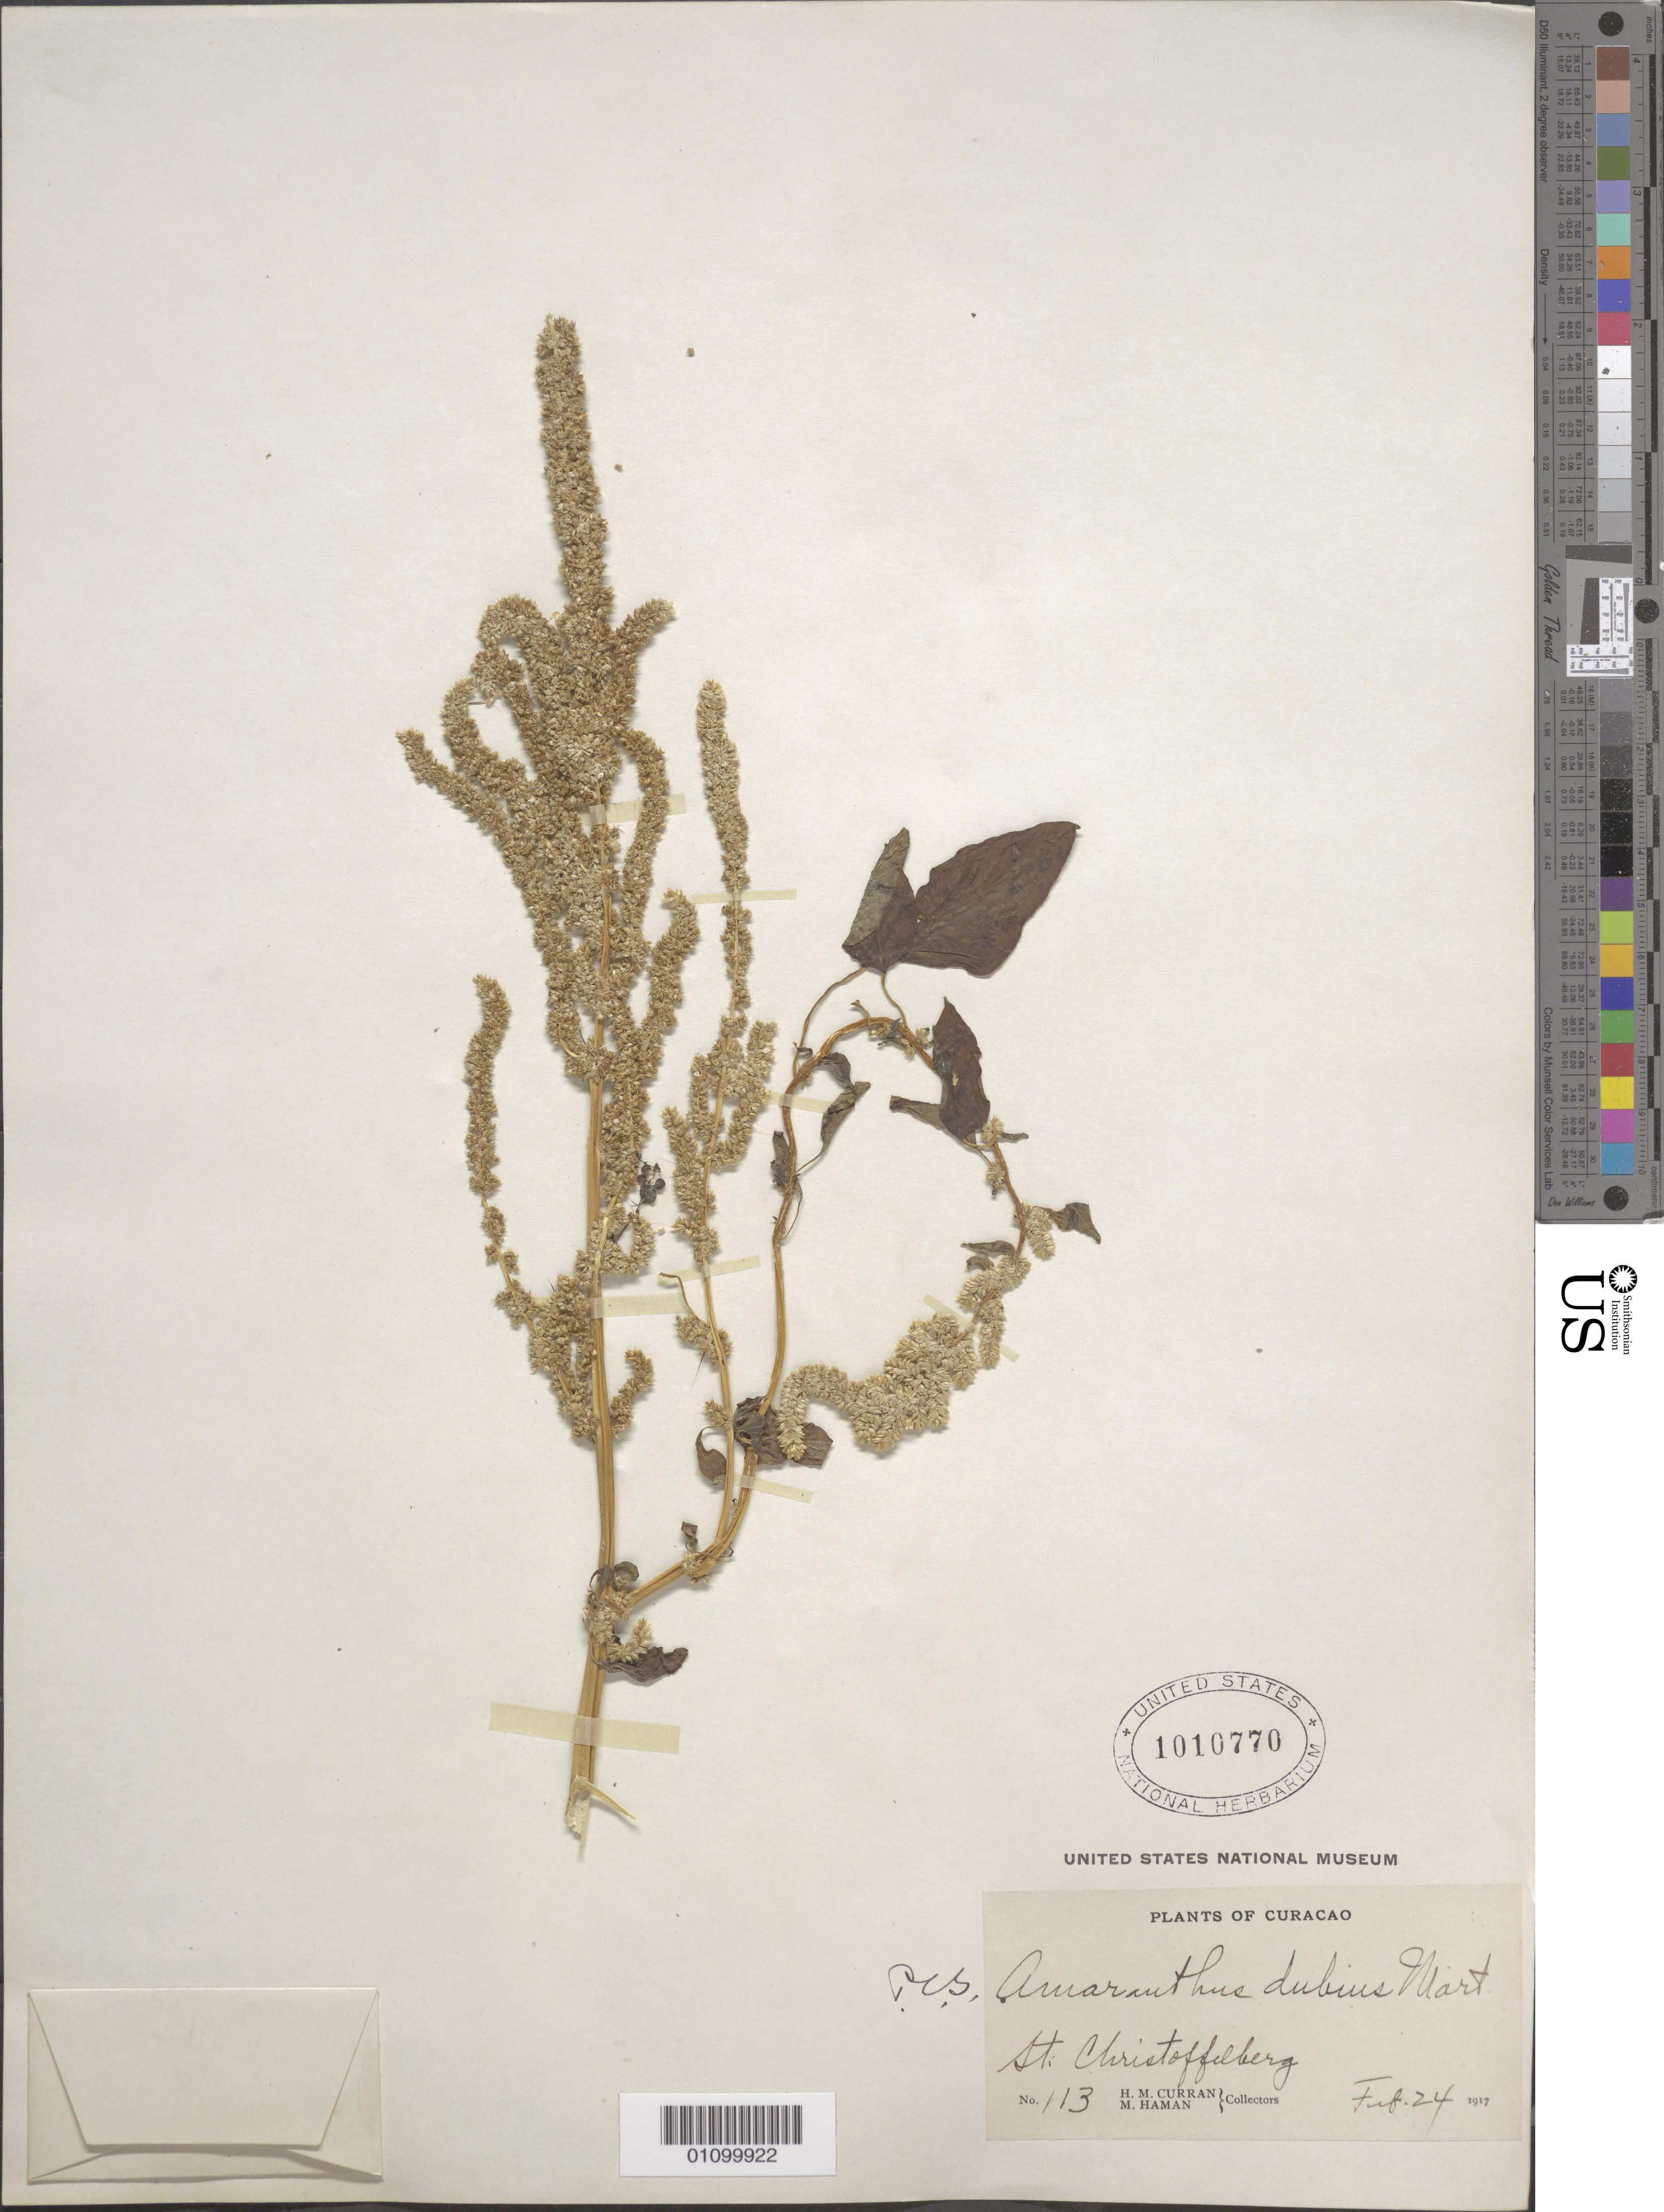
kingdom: Plantae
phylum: Tracheophyta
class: Magnoliopsida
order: Caryophyllales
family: Amaranthaceae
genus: Amaranthus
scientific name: Amaranthus dubius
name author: Mart. ex Thell.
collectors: H. M. Curran & M. Haman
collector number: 113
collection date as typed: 24 Feb 1917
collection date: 1917-02-24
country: Curaçao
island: Curaçao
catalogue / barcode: US 1010770